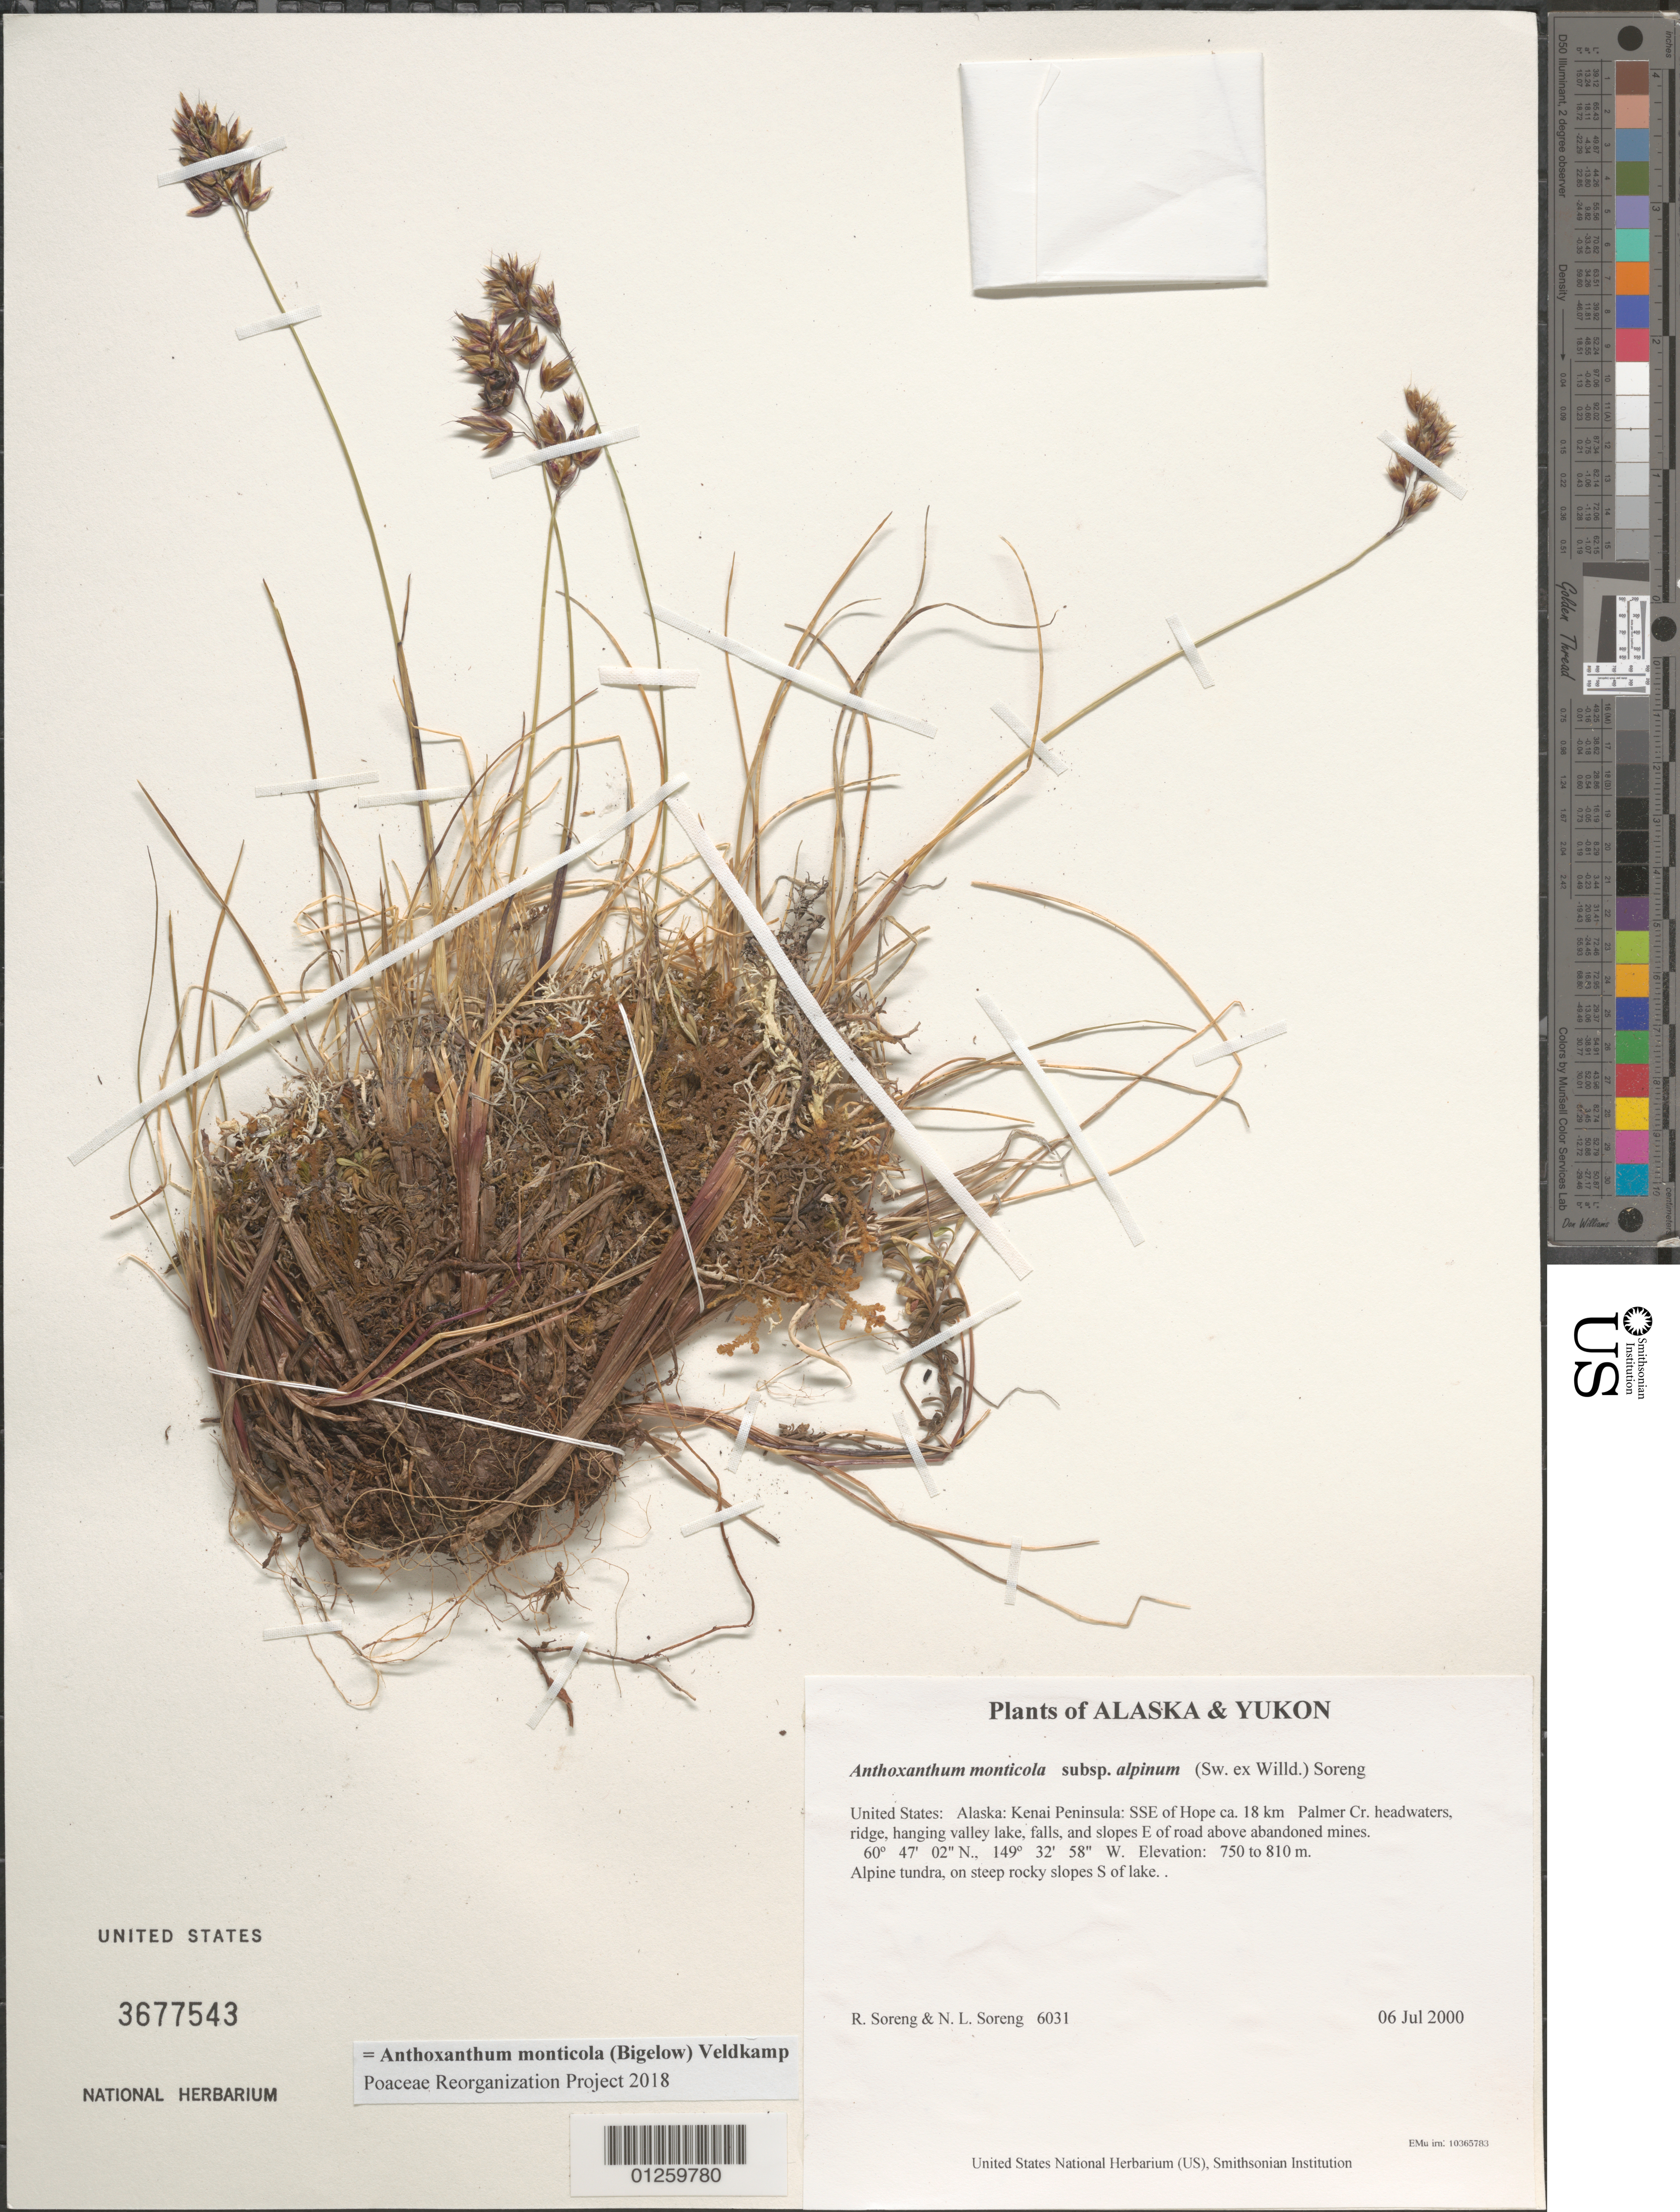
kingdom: Plantae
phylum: Tracheophyta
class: Liliopsida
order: Poales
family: Poaceae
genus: Anthoxanthum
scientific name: Anthoxanthum monticola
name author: (Bigelow) Veldkamp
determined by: Poaceae Reorganization Project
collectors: R. J. Soreng & N. L. Soreng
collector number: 6031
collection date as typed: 06 Jul 2000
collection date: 2000-07-06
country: United States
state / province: Alaska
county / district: Kenai Peninsula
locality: SSE of Hope ca. 18 km Palmer Cr. headwaters, ridge, hanging valley lake, falls, and slopes E of road above abandoned mines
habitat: Alpine tundra, on steep rocky slopes S of lake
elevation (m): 750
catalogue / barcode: US 3677543